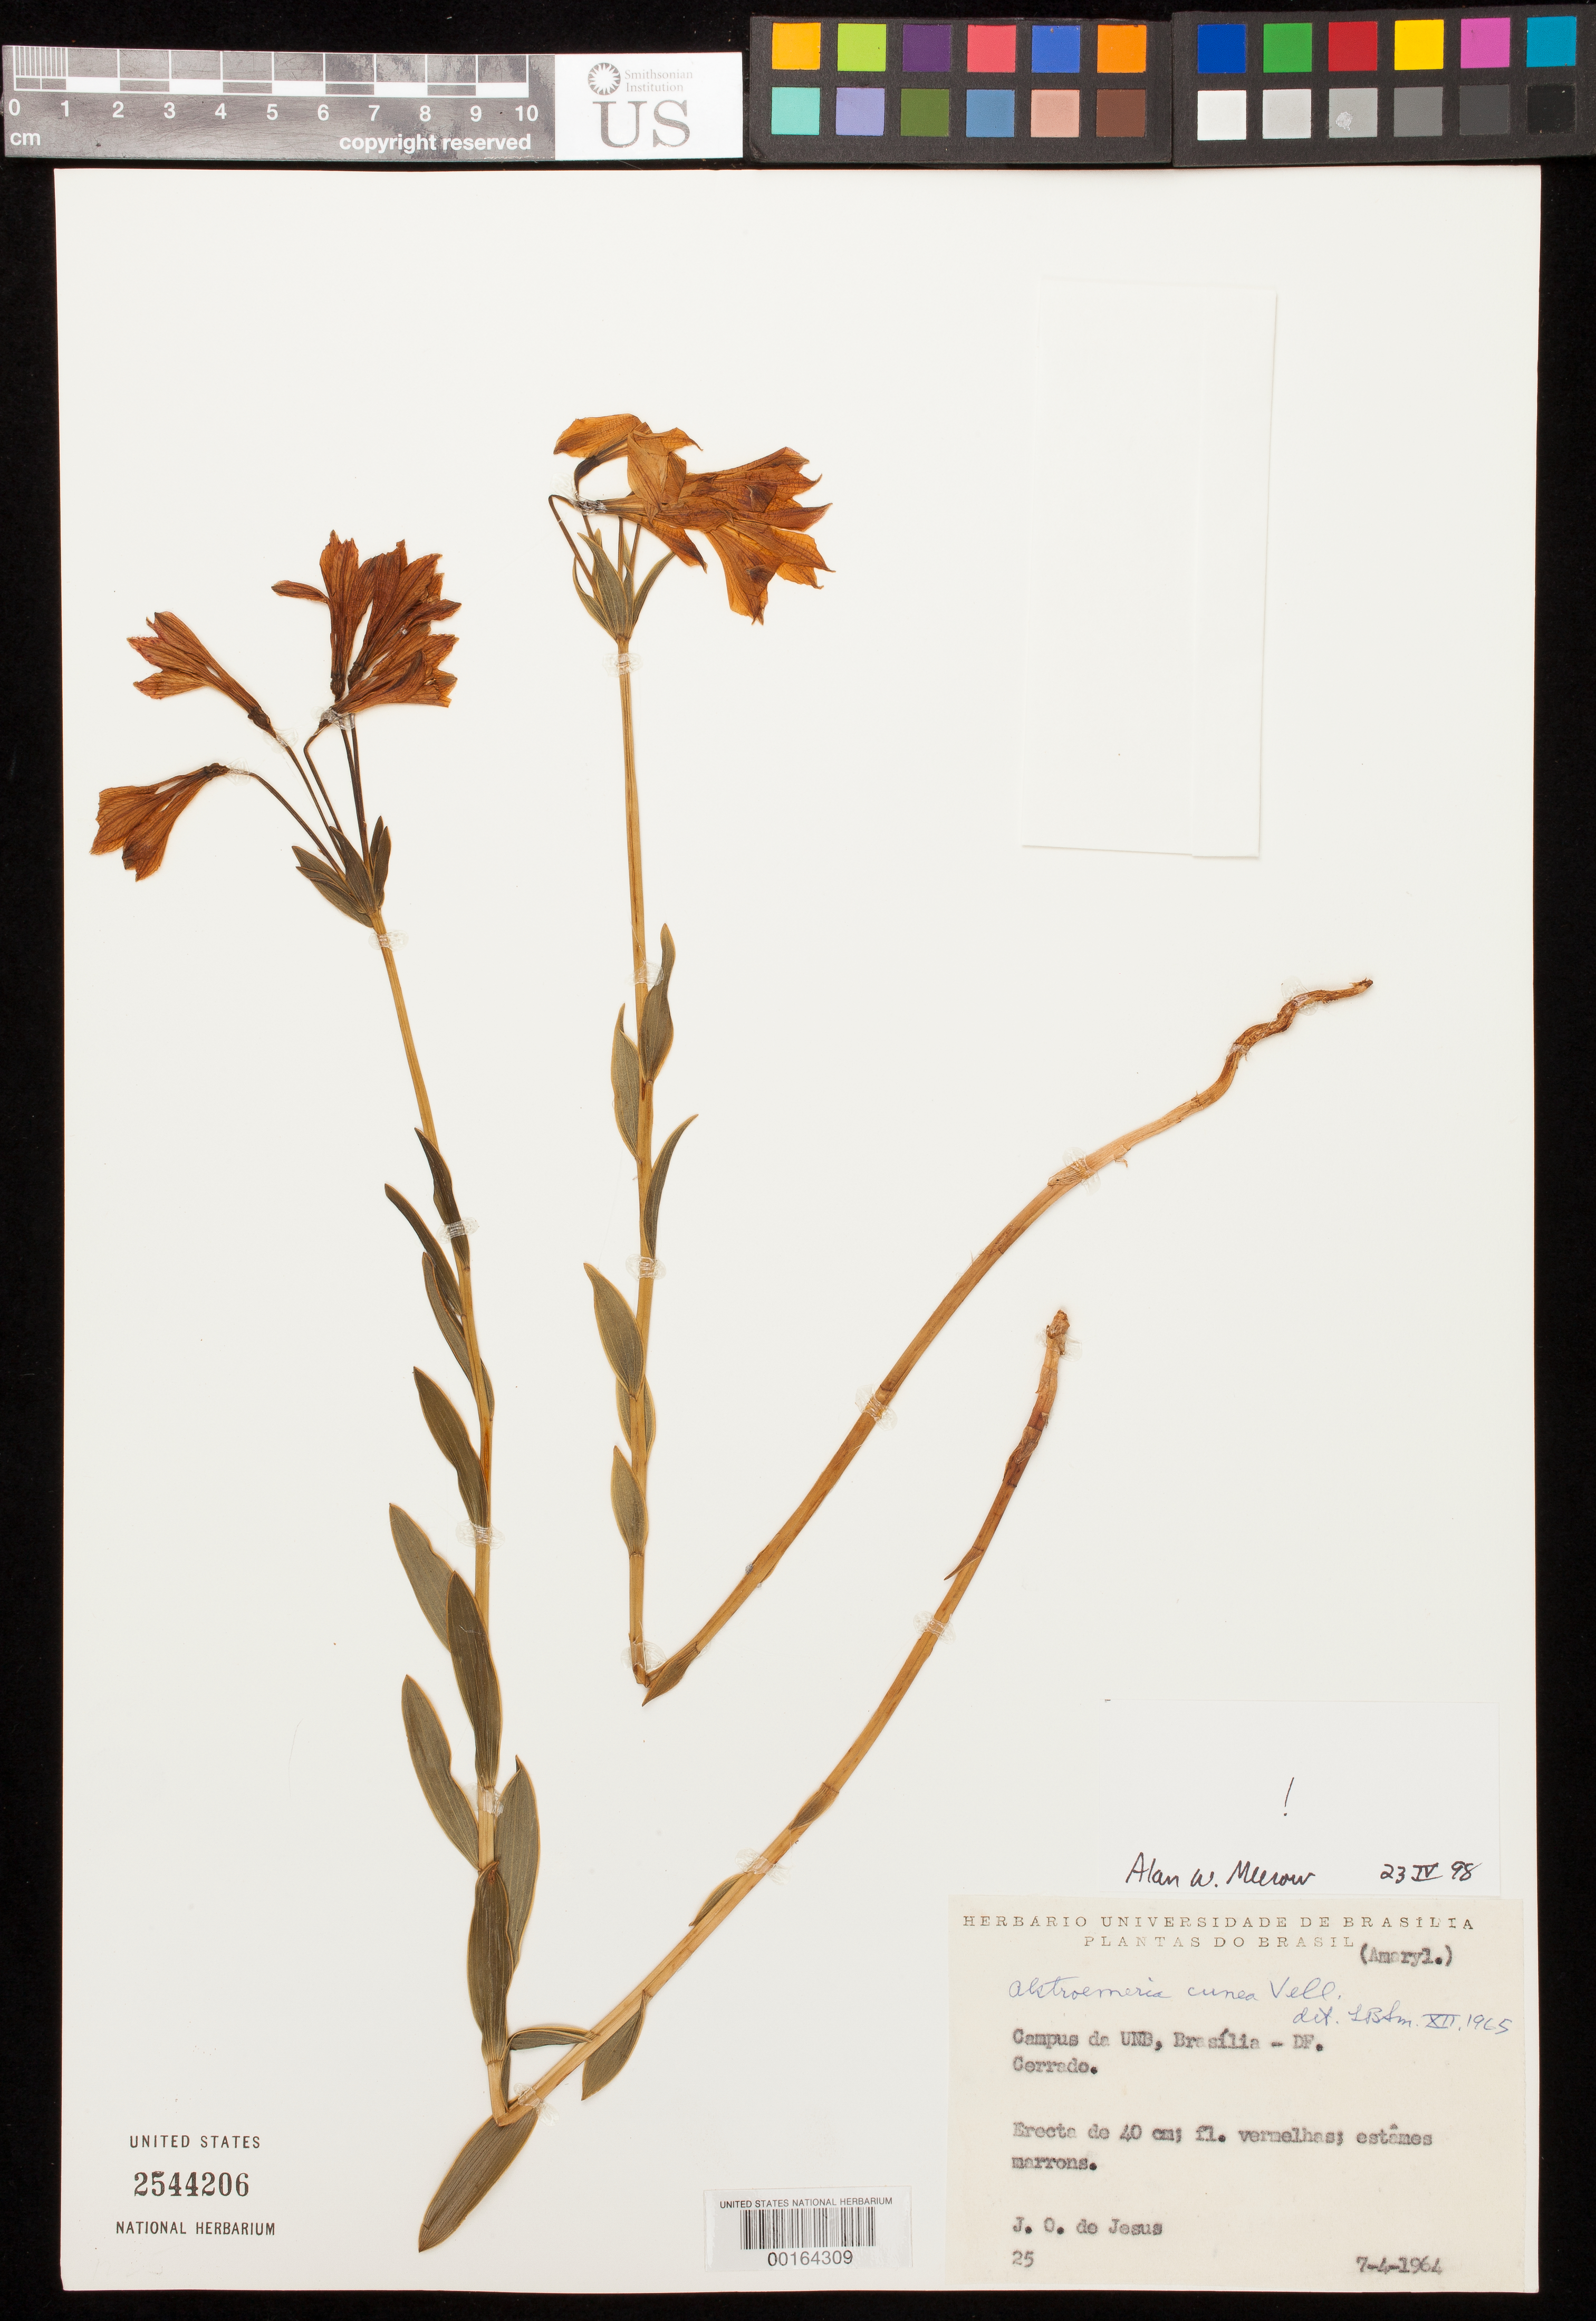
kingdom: Plantae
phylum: Tracheophyta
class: Liliopsida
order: Liliales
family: Alstroemeriaceae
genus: Alstroemeria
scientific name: Alstroemeria cunha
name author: Vell.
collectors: J. De Jesus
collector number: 25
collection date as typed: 07 Apr 1964 or 04 Jul 1964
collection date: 1964-04-07 or 1964-07-04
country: Brazil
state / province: Distrito Federal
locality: Campus da unb, brasilia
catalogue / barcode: US 2544206